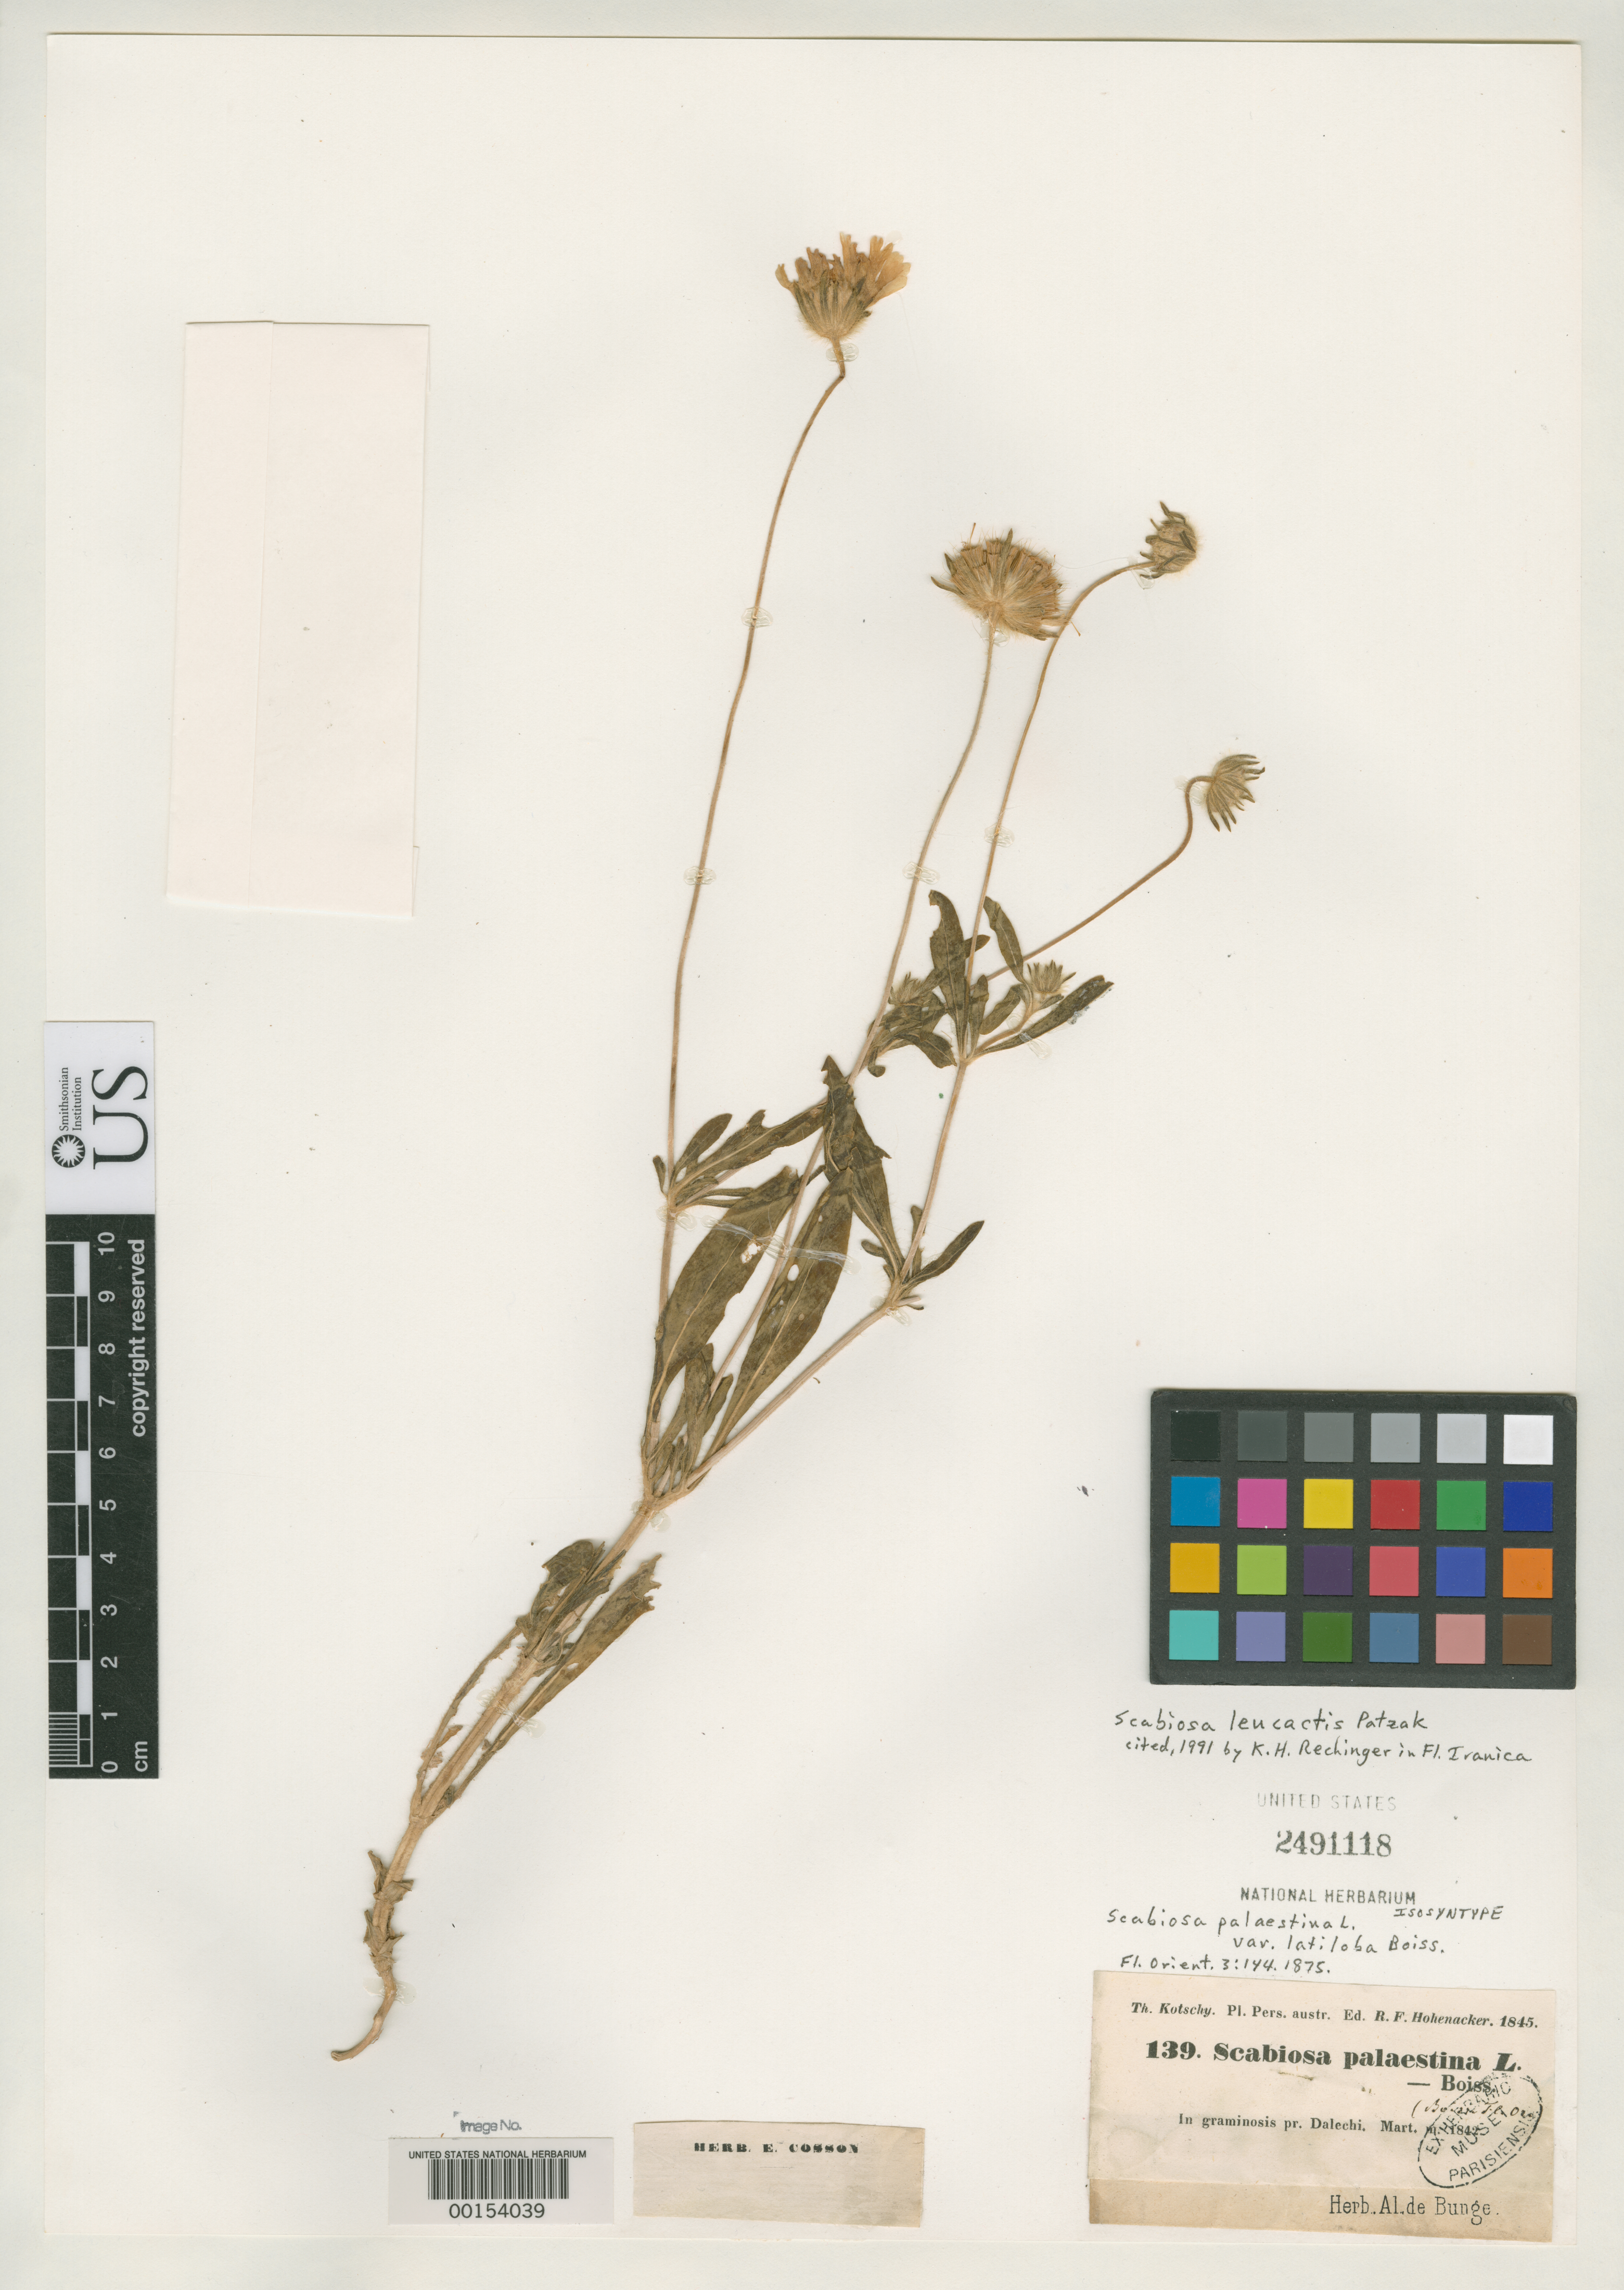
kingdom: Plantae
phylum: Tracheophyta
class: Magnoliopsida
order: Dipsacales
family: Caprifoliaceae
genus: Scabiosa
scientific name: Scabiosa palaestina var. latiloba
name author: Boiss.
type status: Isosyntype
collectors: K. G. Kotschy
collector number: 139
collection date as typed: Mar 1842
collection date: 1842-03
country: Iran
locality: In graminosis pr. Dalechi.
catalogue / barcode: US 2491118